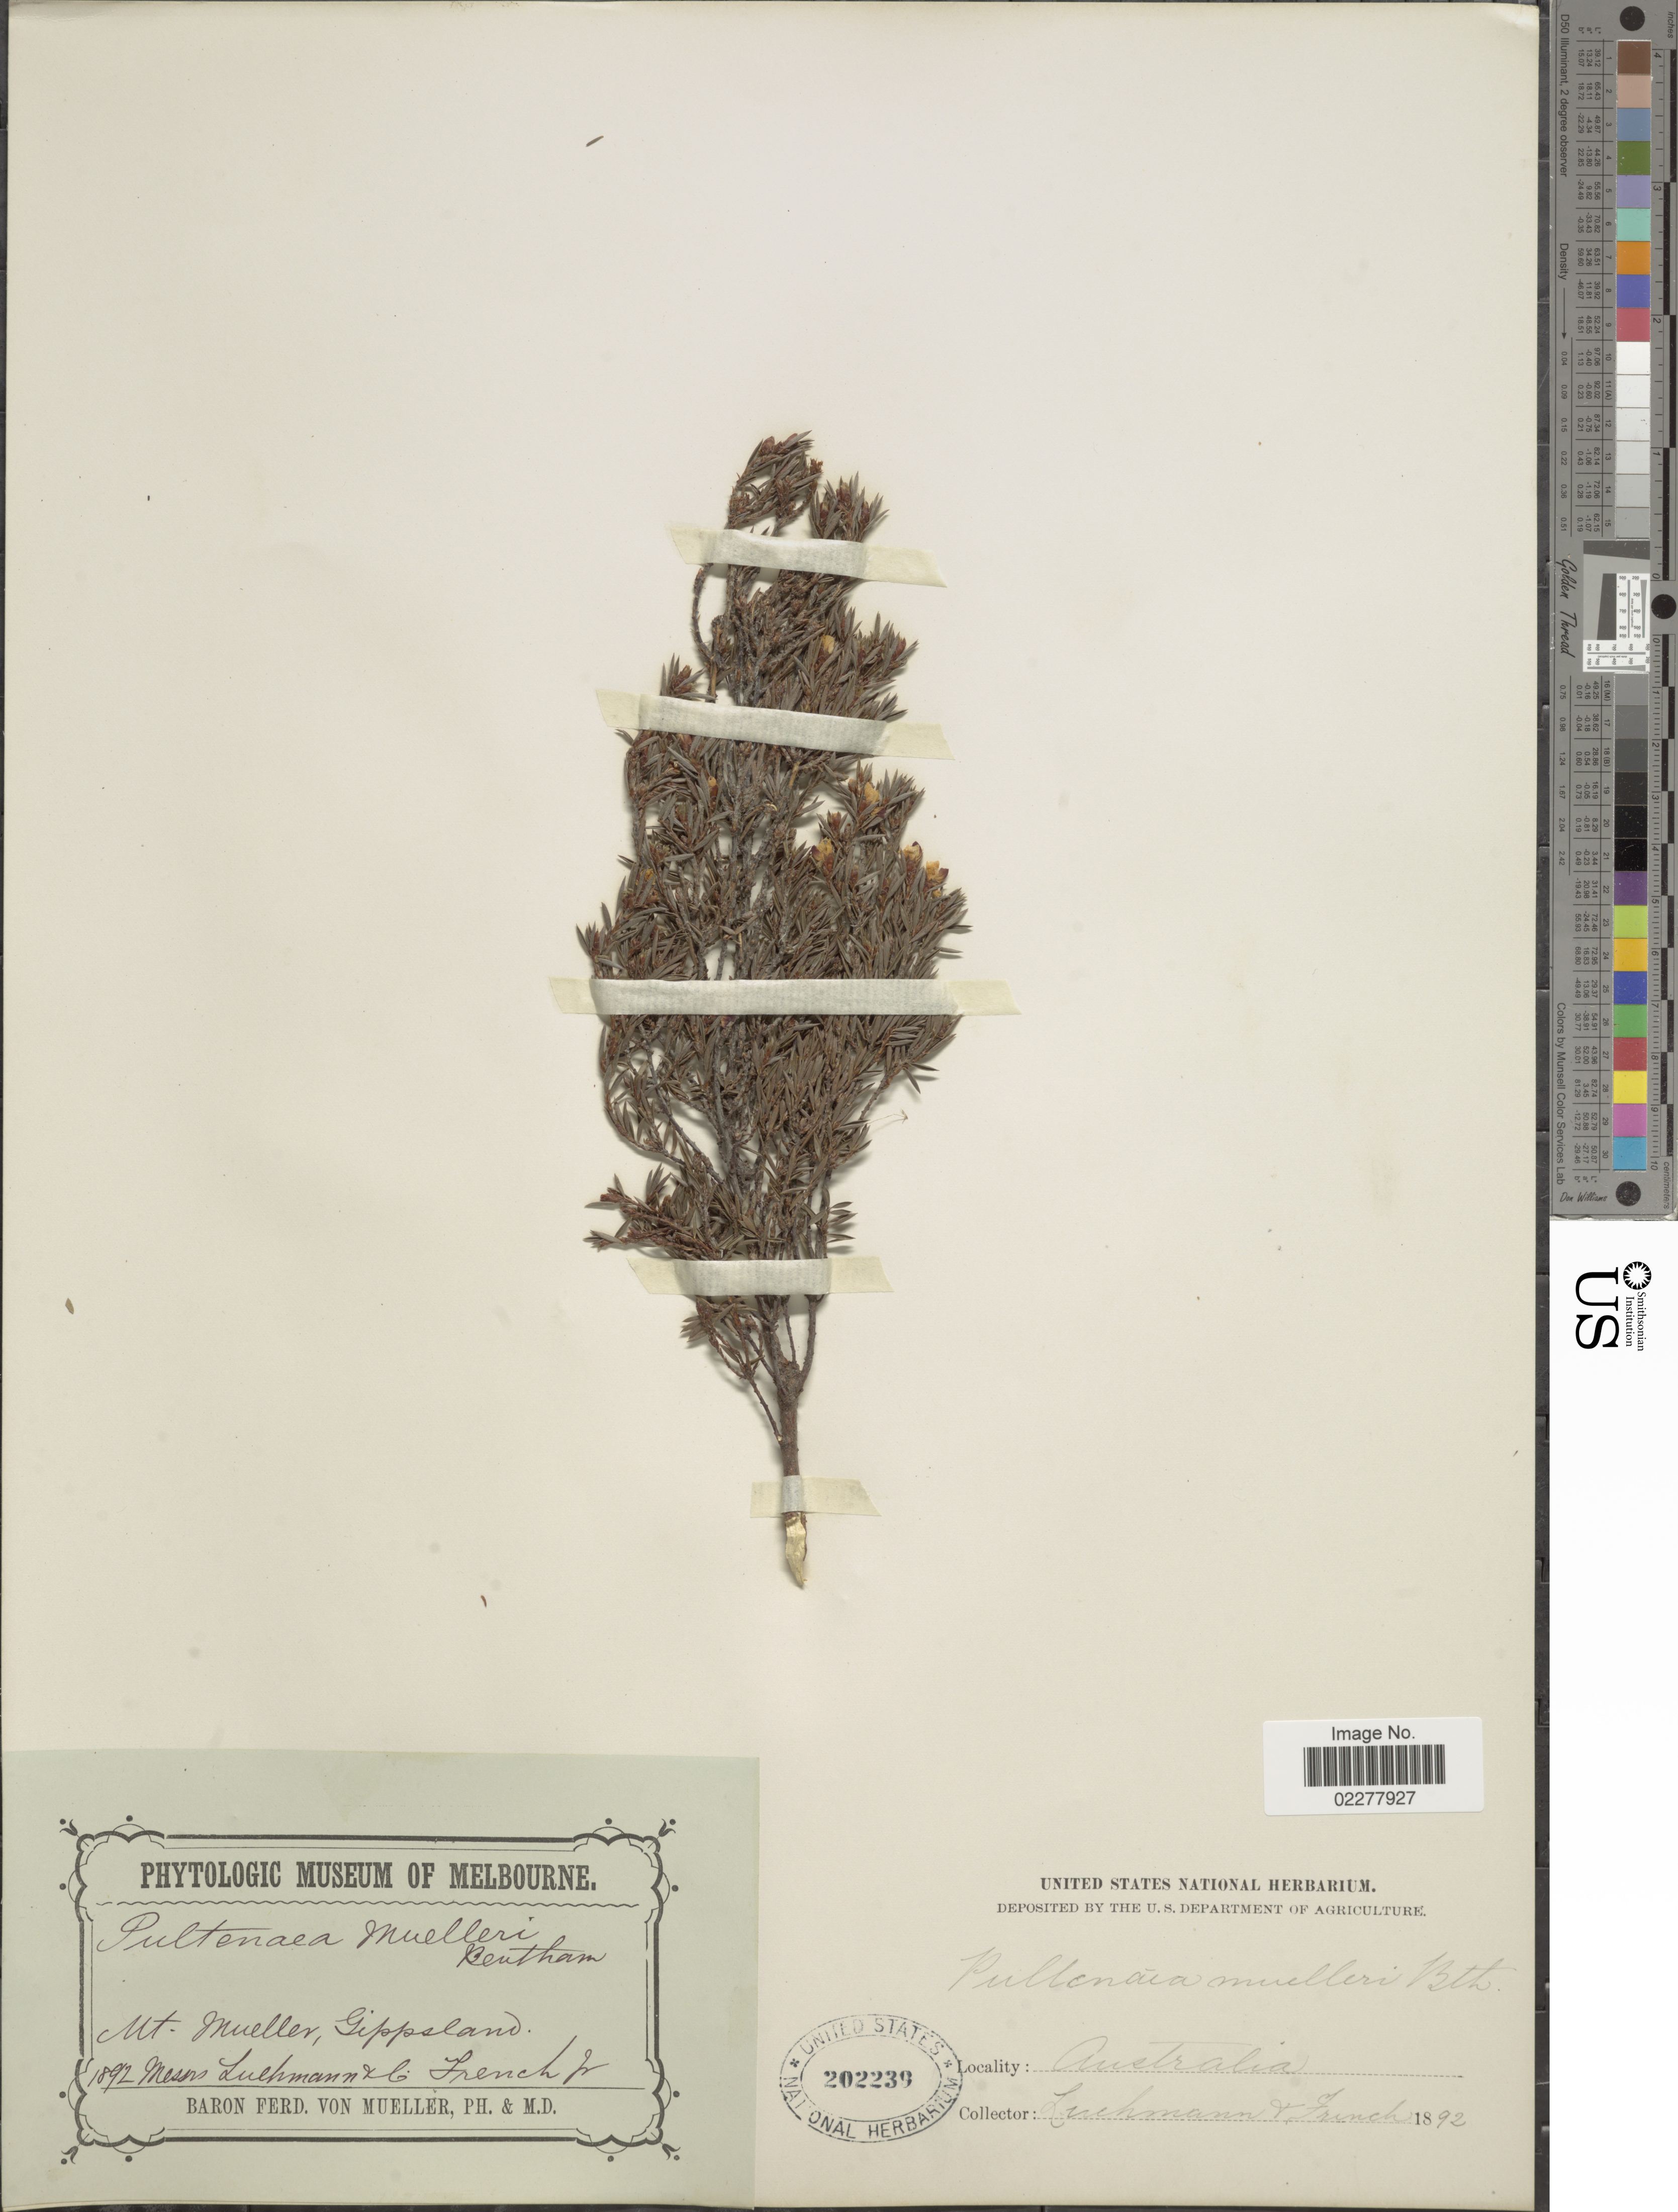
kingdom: Plantae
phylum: Tracheophyta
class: Magnoliopsida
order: Fabales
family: Fabaceae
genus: Pultenaea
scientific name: Pultenaea muelleri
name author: Benth.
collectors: Luehmann & C. French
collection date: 1892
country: Australia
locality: Mt. Mueller, Gippsland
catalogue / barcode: US 202239